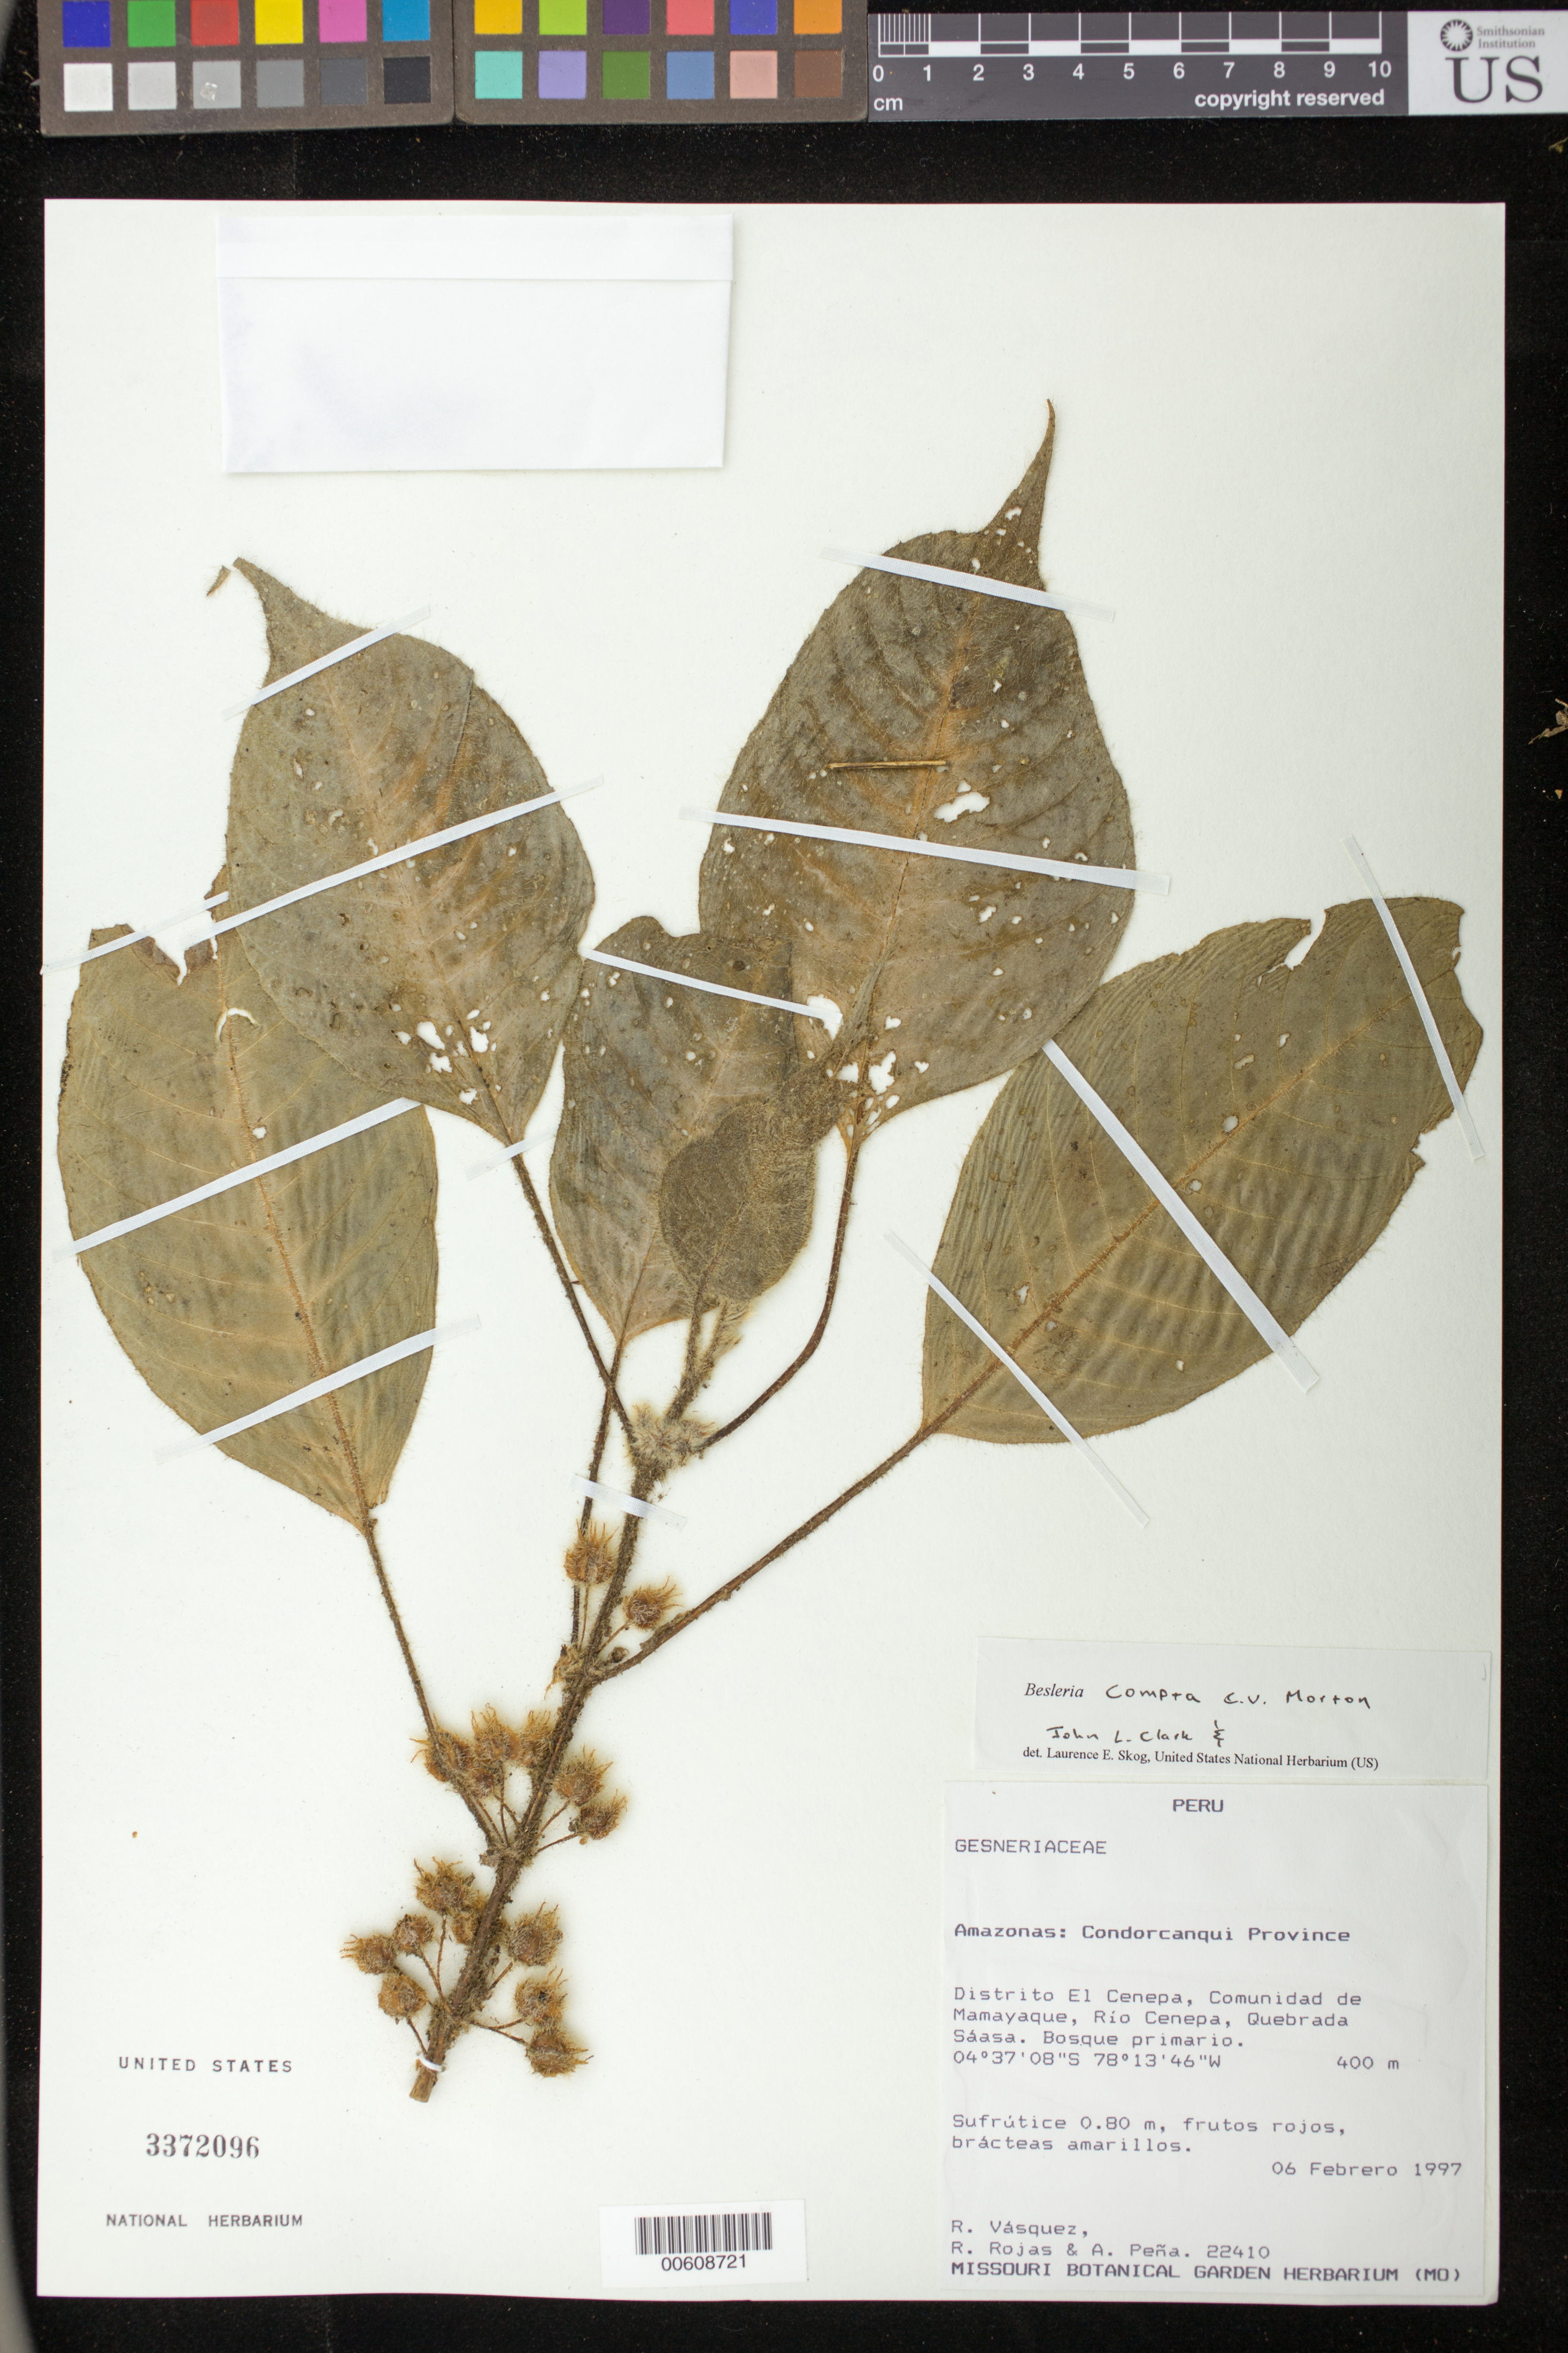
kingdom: Plantae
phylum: Tracheophyta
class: Magnoliopsida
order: Lamiales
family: Gesneriaceae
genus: Besleria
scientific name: Besleria compta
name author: C.V. Morton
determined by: Skog, Laurence E.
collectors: R. Vásquez, R. Rojas & A. Peña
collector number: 22410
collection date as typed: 06 Feb 1997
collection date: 1997-02-06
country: Peru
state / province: Amazonas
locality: Prov. Condorcanqui; Dtto. El Cenepa, comunidad de Mamayaque, Río Cenepa, Quebrada Sáasa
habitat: Bosque primario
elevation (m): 400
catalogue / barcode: US 3372096